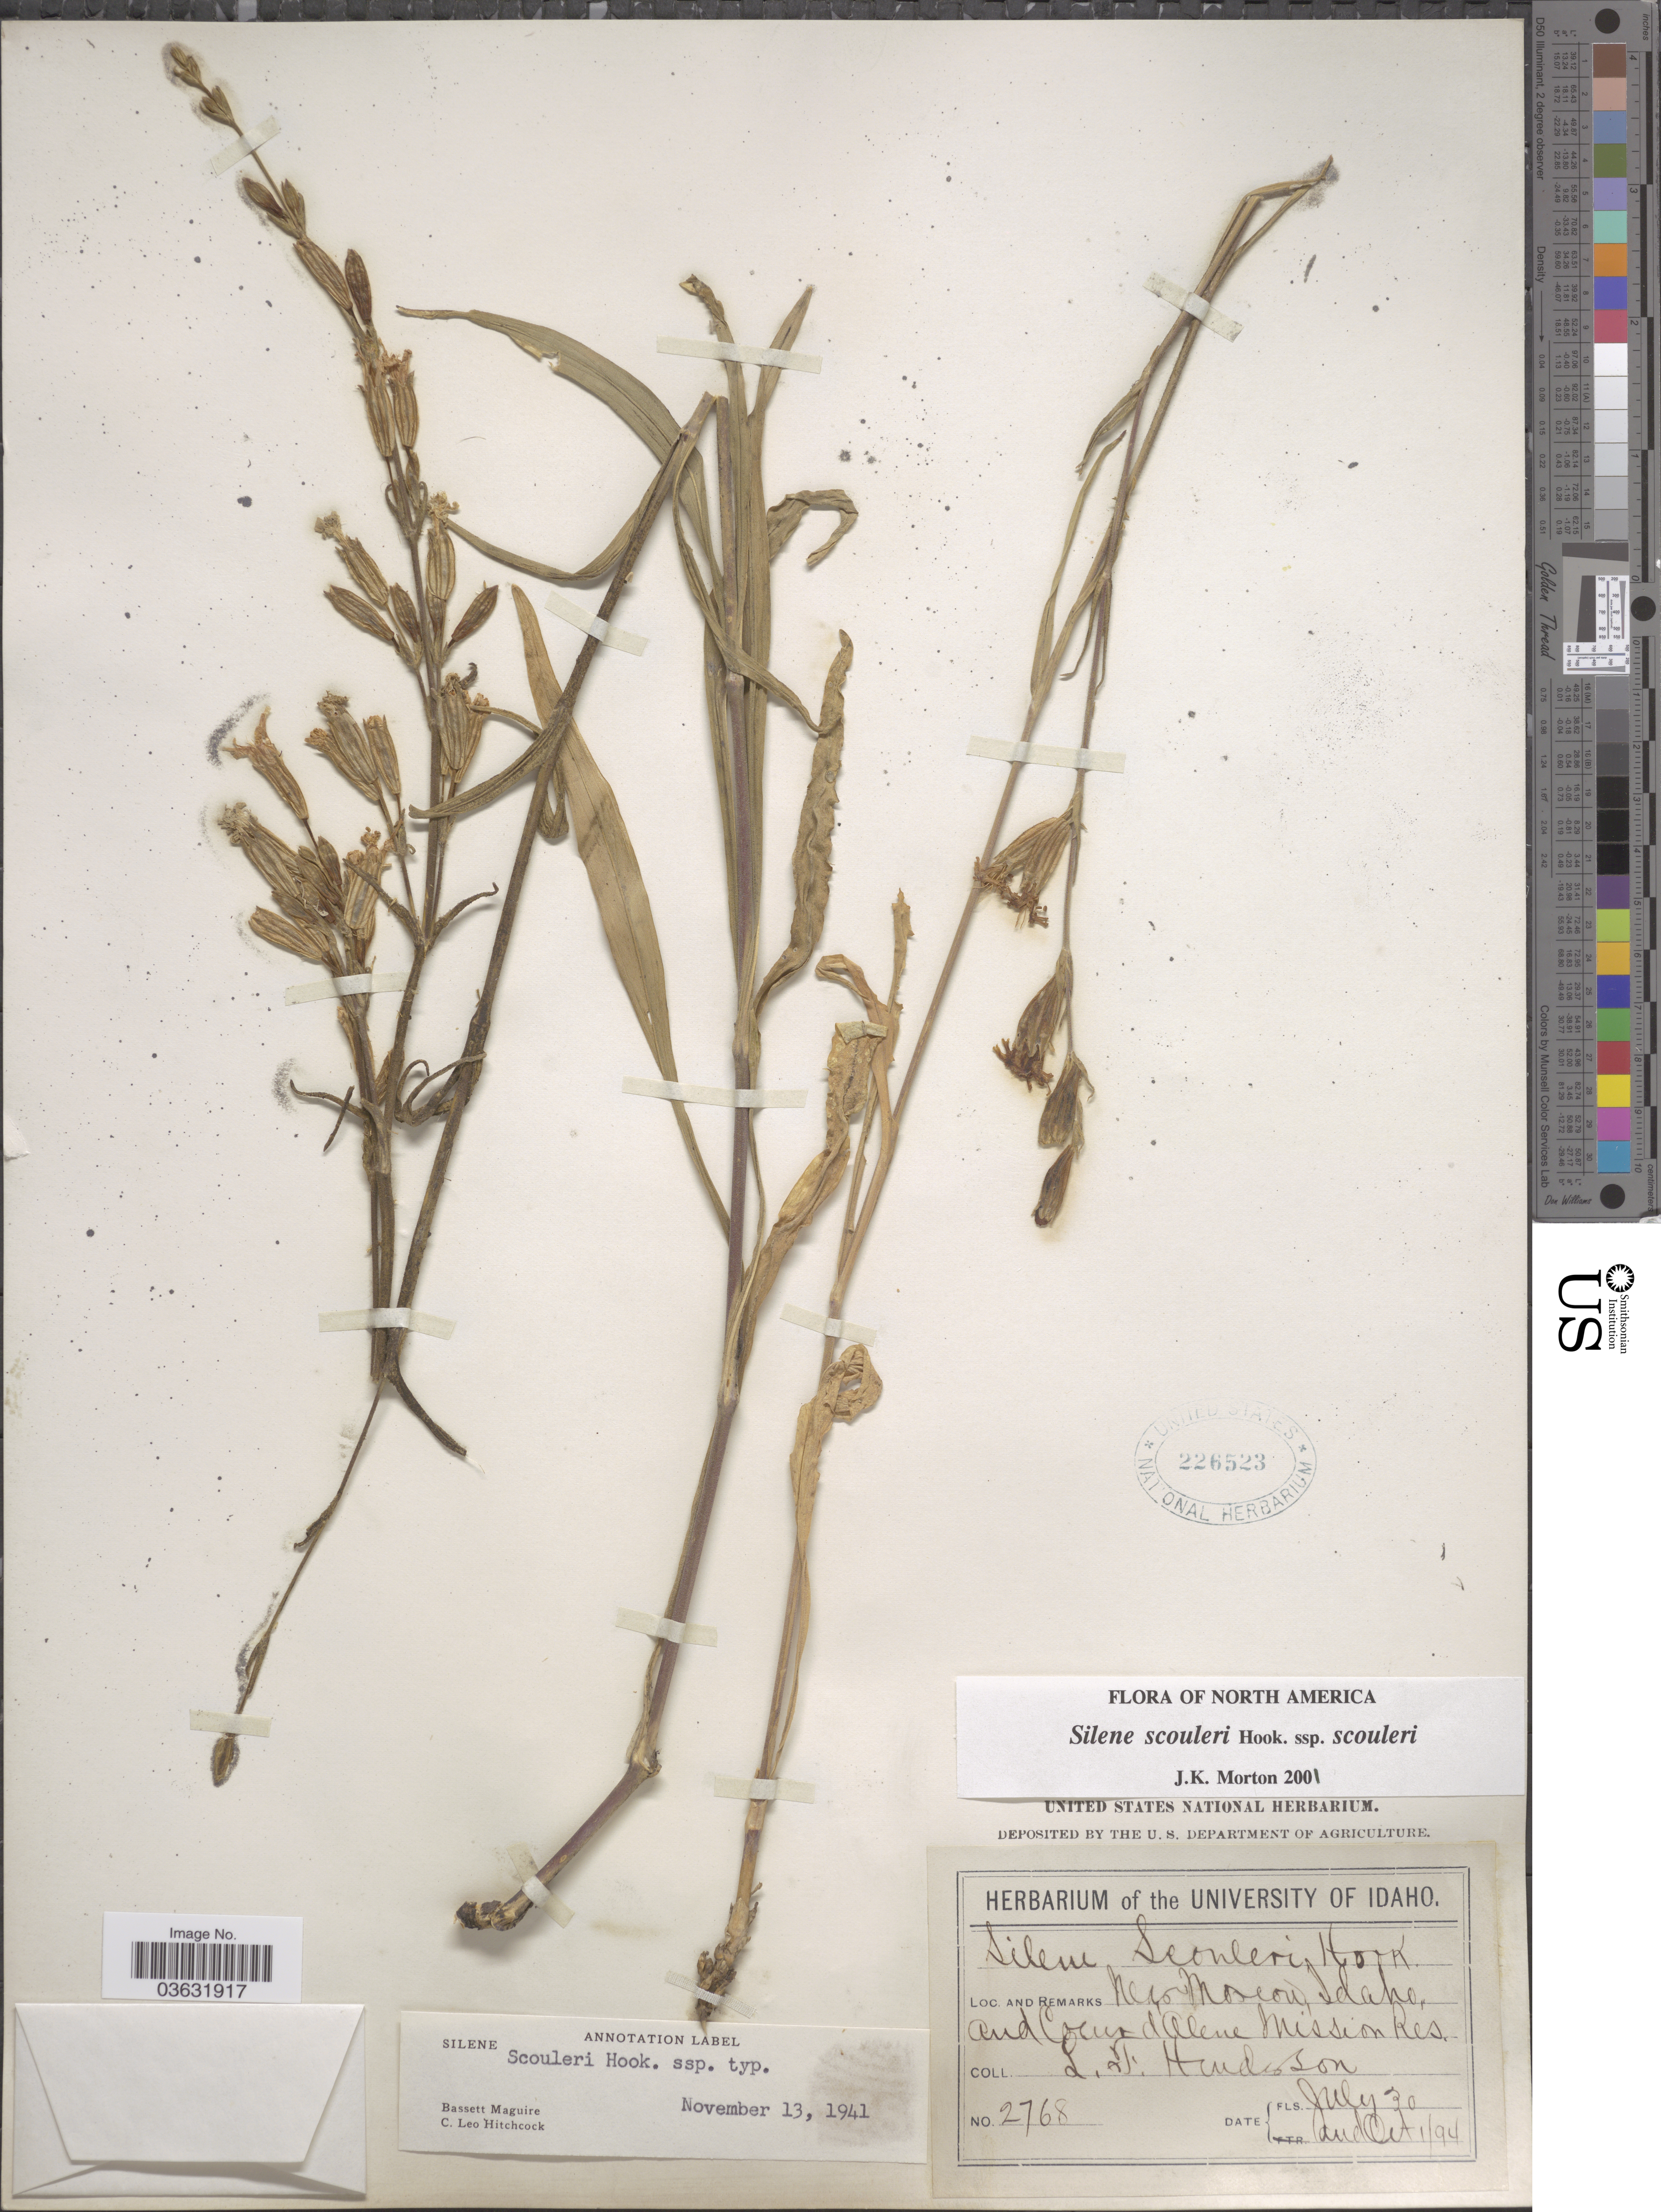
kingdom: Plantae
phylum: Tracheophyta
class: Magnoliopsida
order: Caryophyllales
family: Caryophyllaceae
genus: Silene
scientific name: Silene scouleri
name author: Hook.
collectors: L. Henderson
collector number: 2768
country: United States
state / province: Idaho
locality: Near Moscow and Coeur Alene Mission Res.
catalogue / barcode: US 226523